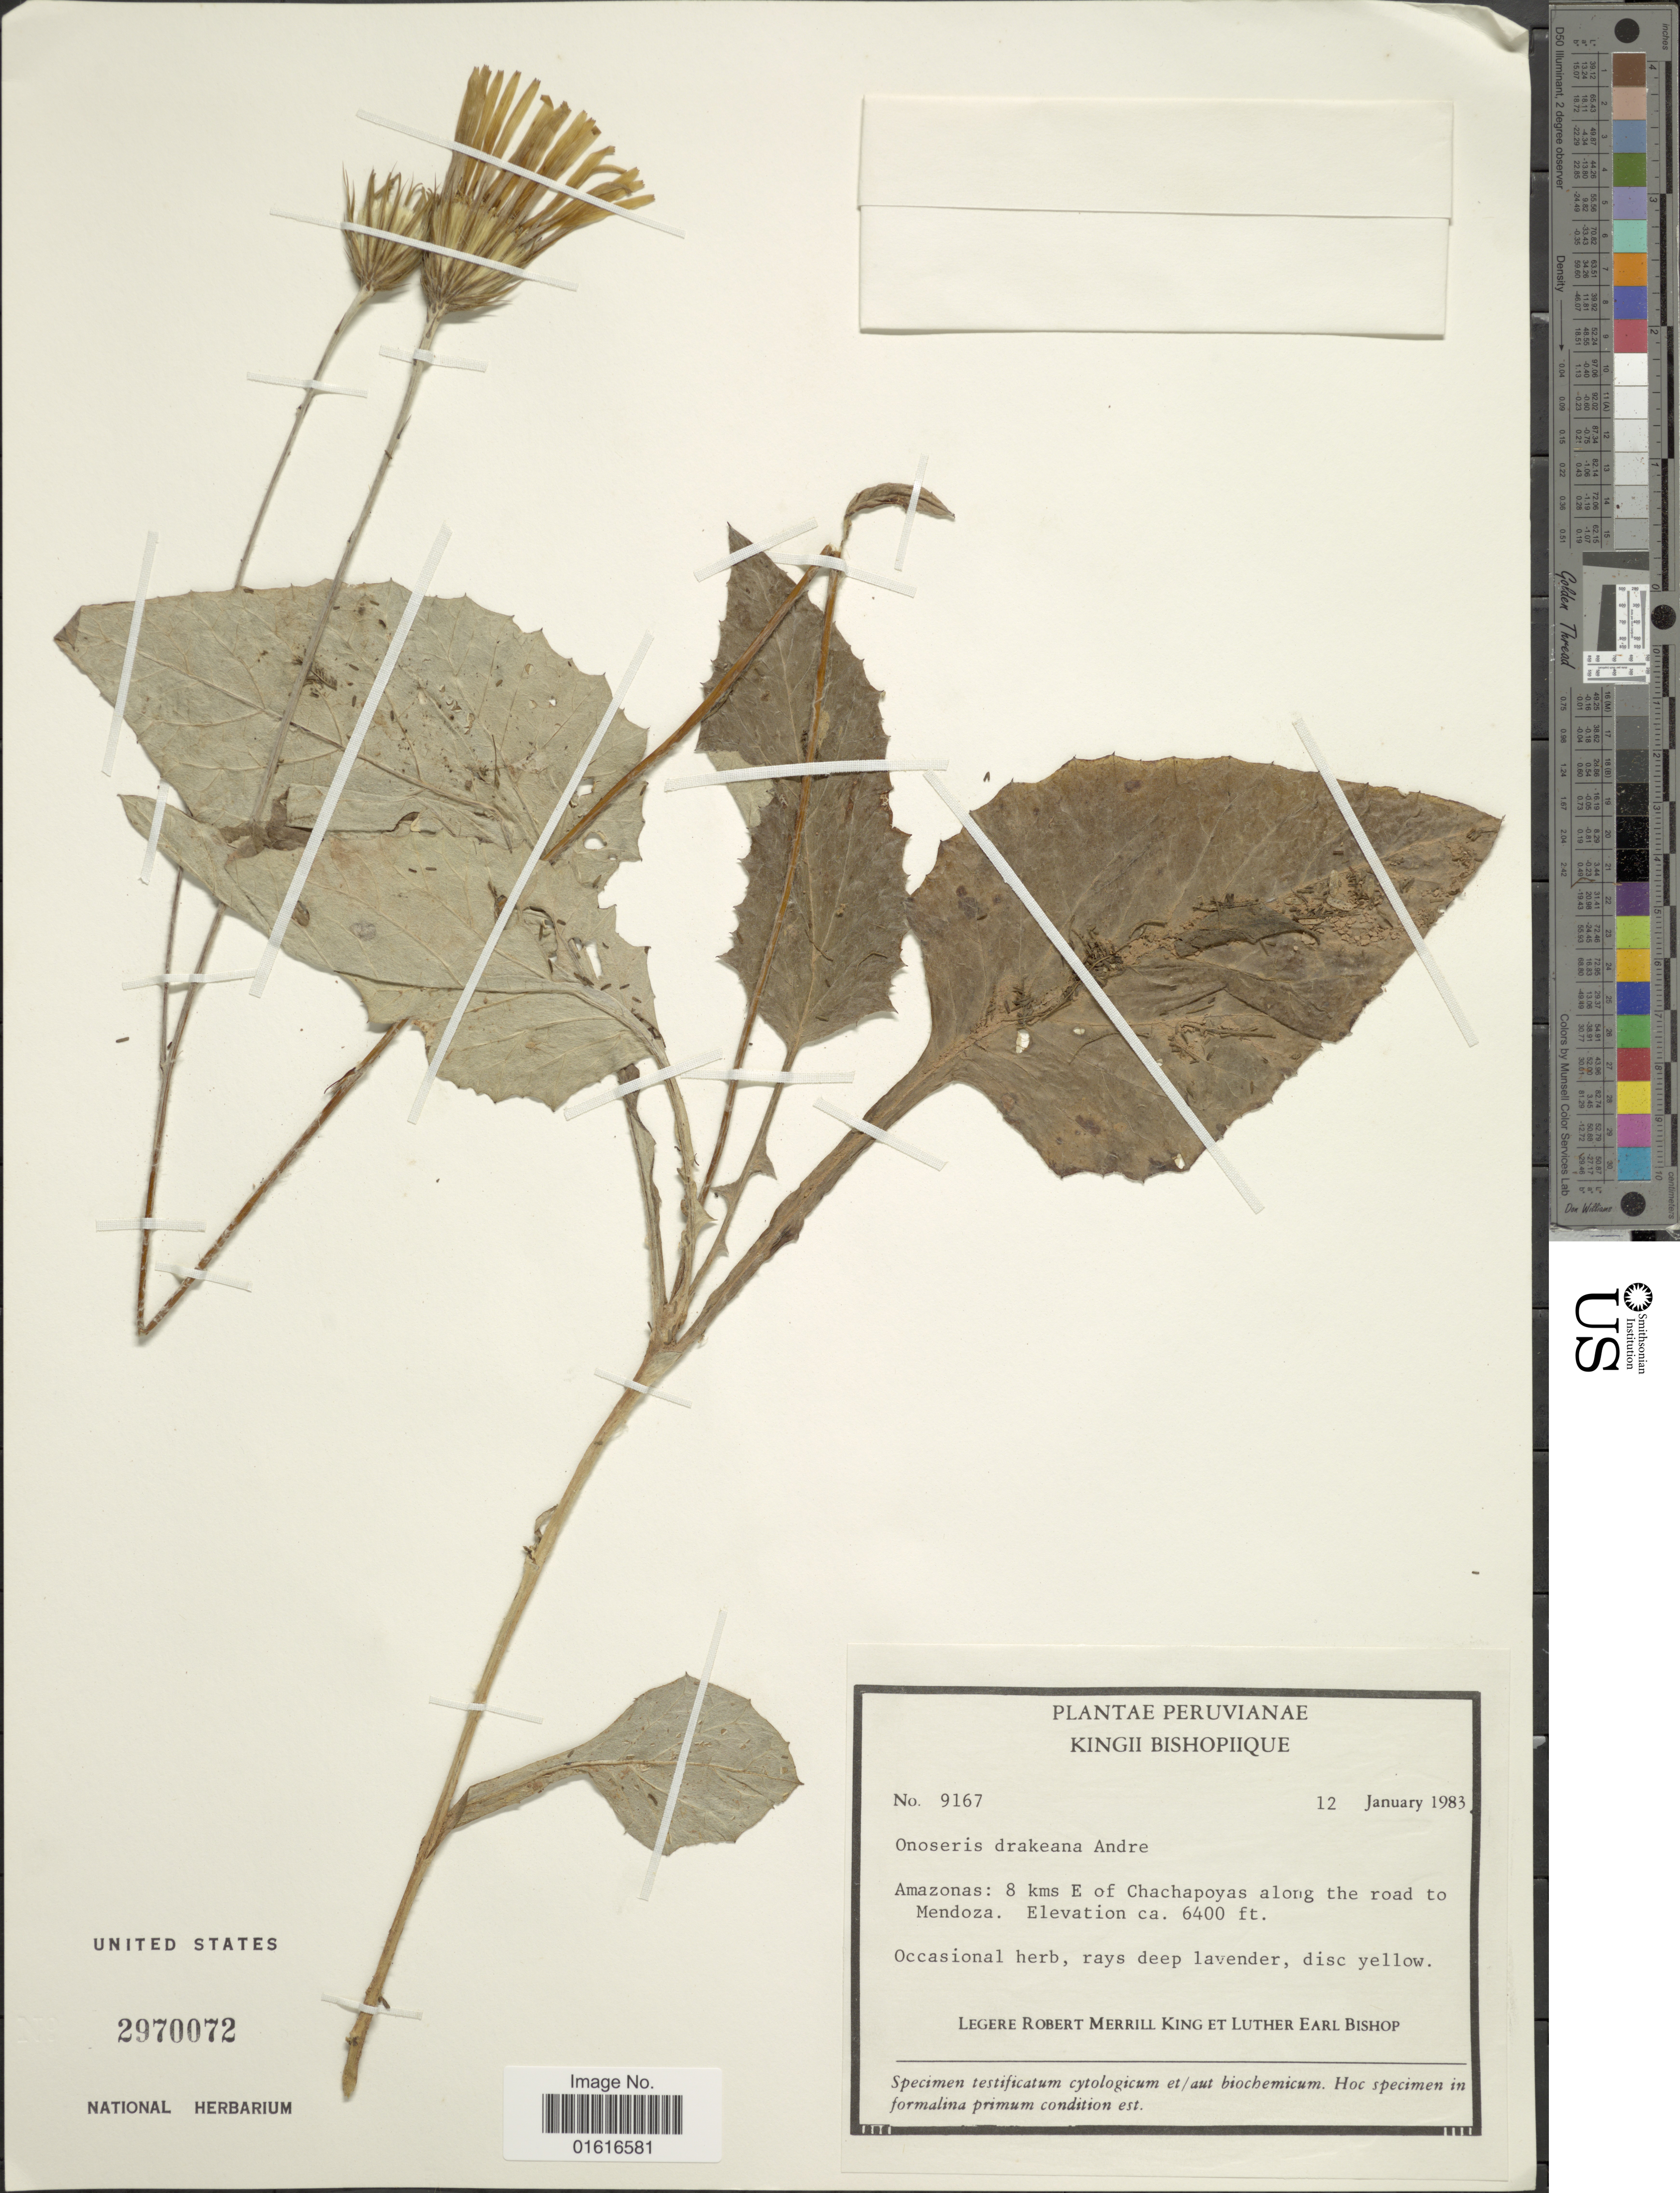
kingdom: Plantae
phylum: Tracheophyta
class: Magnoliopsida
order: Asterales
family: Asteraceae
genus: Onoseris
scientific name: Onoseris drakeana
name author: André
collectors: R. M. King & L. E. Bishop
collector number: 9167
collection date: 1983-01-12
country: Peru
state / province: Amazonas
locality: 8 kms E of Chachapoyas along the road to Mendoza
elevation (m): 1951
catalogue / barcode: US 2970072